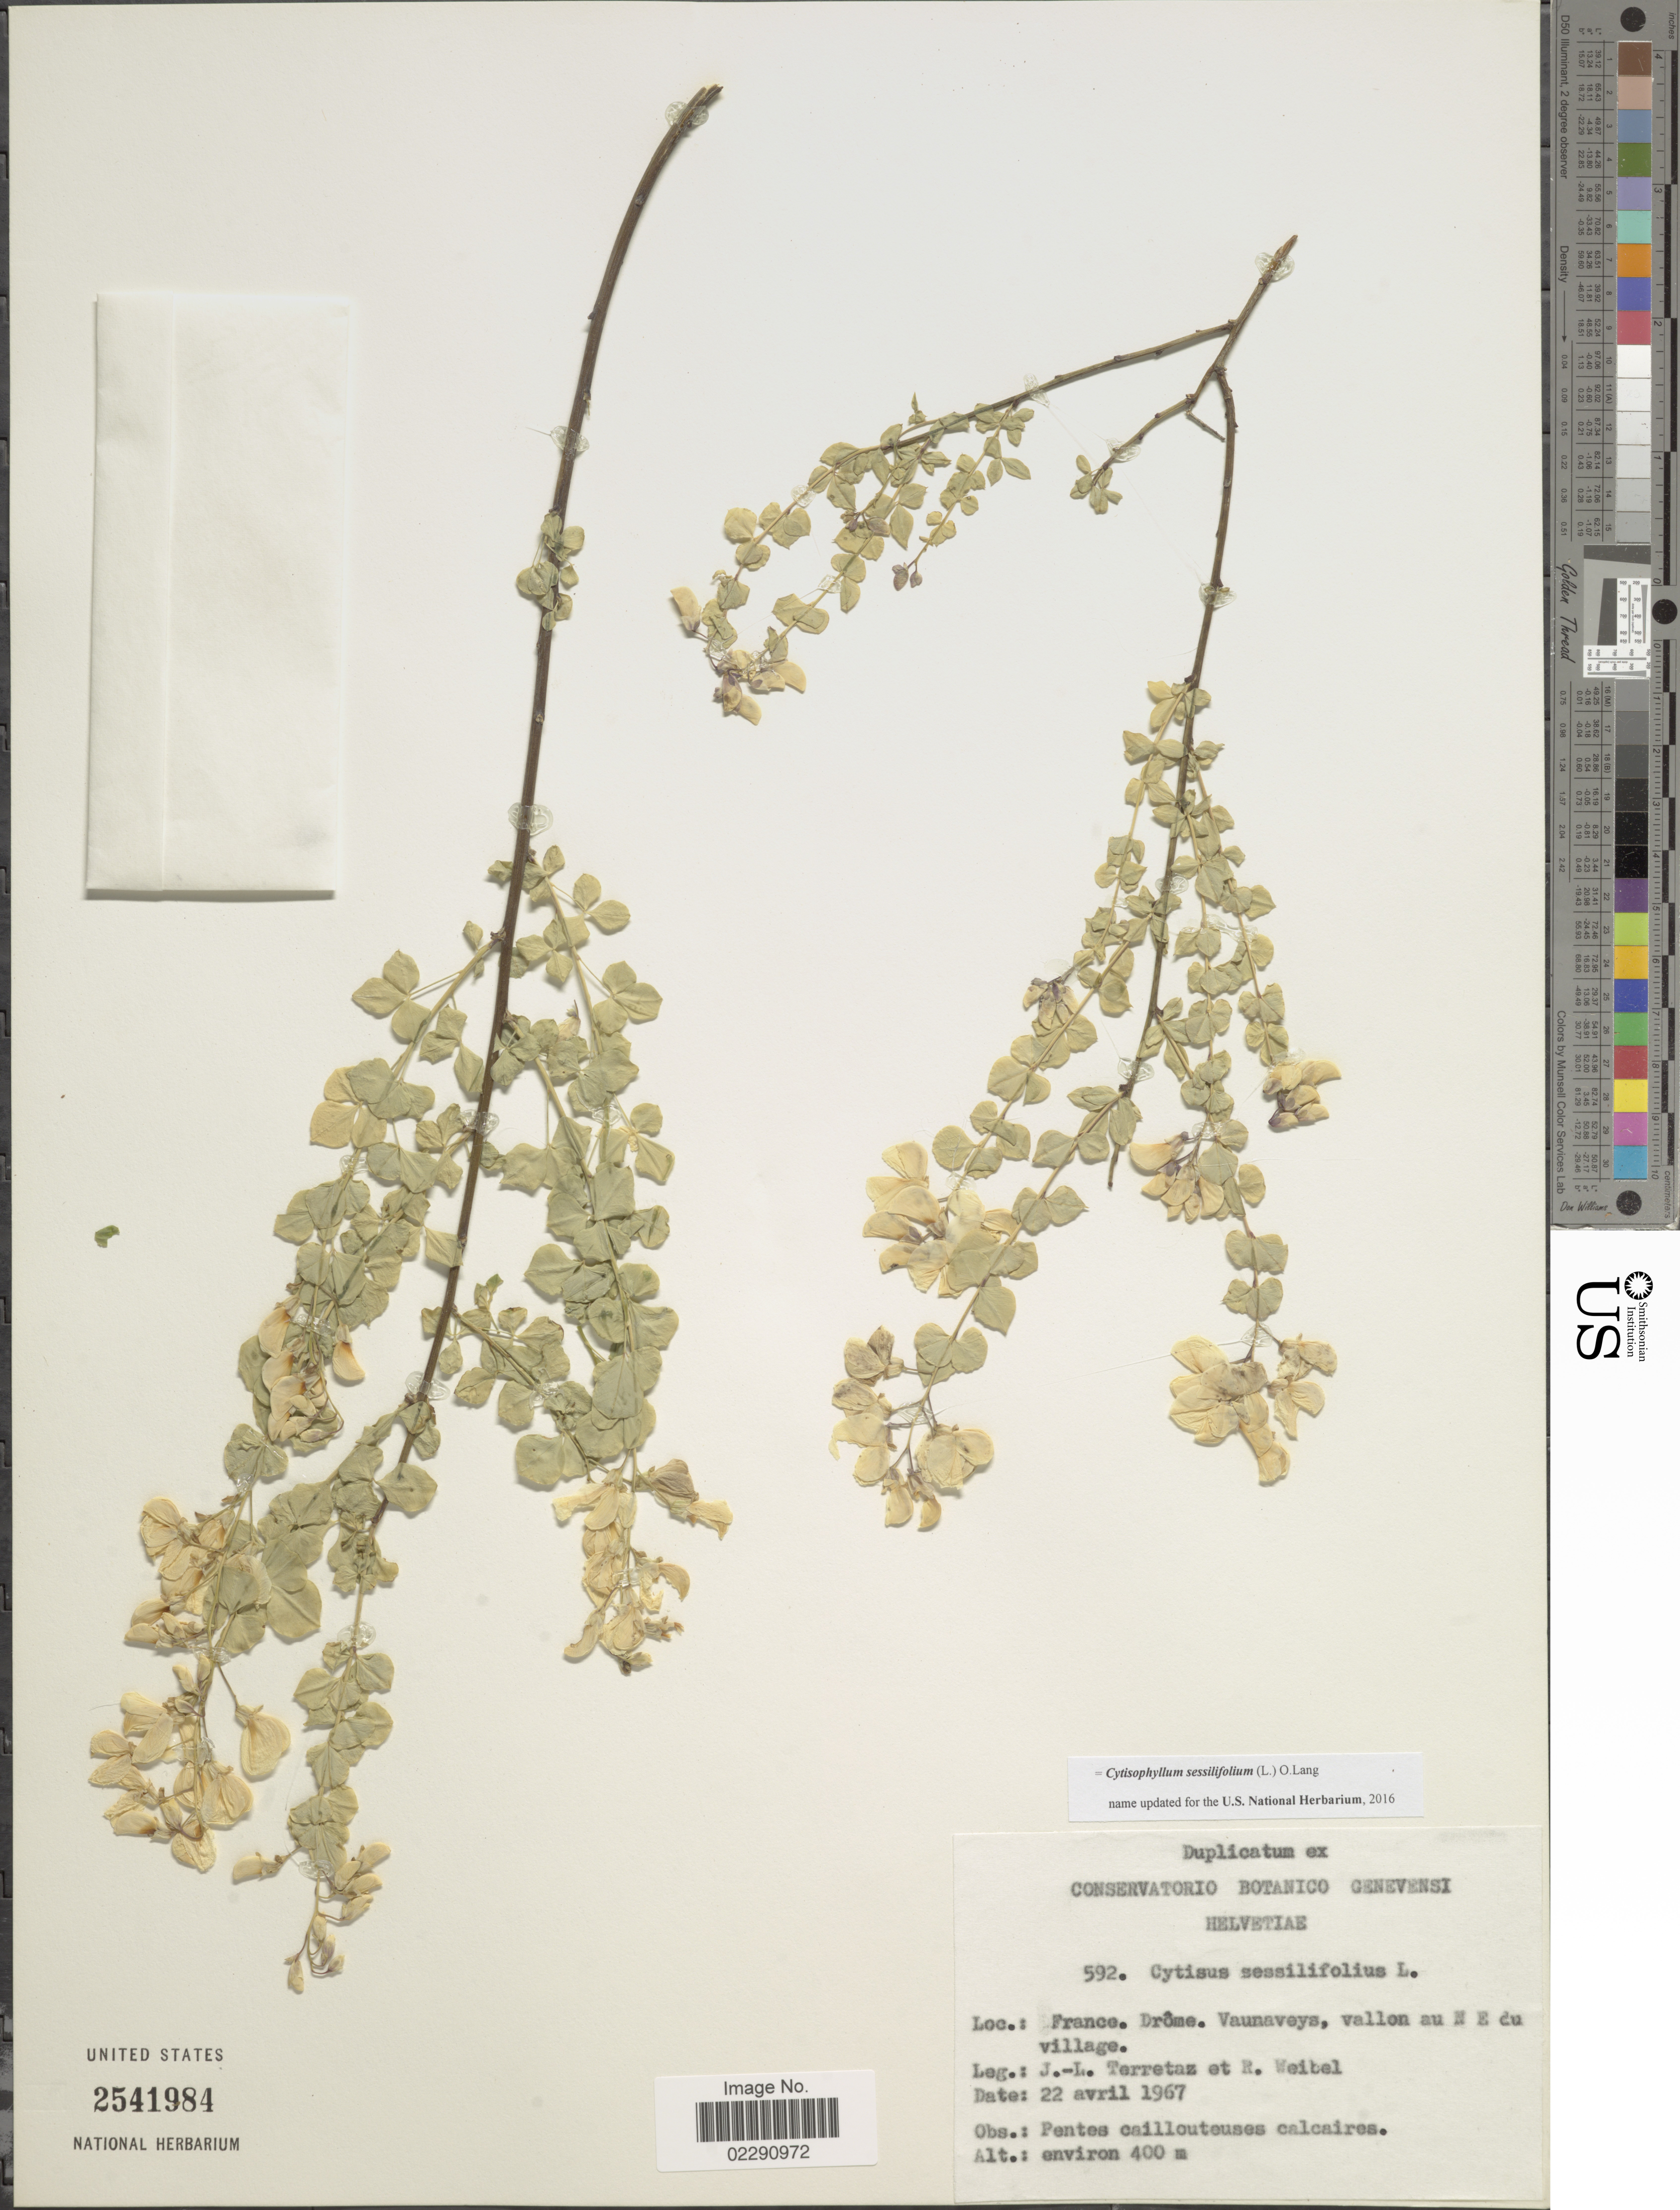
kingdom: Plantae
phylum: Tracheophyta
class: Magnoliopsida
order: Fabales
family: Fabaceae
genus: Cytisophyllum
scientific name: Cytisophyllum sessilifolium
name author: Láng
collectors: J. Terretaz & R. Weibel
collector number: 592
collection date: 1967-04-22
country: France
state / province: Auvergne-Rhône-Alpes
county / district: Drôme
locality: Drome, Vaunaveys, vallon au NE du village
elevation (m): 400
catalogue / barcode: US 2541984